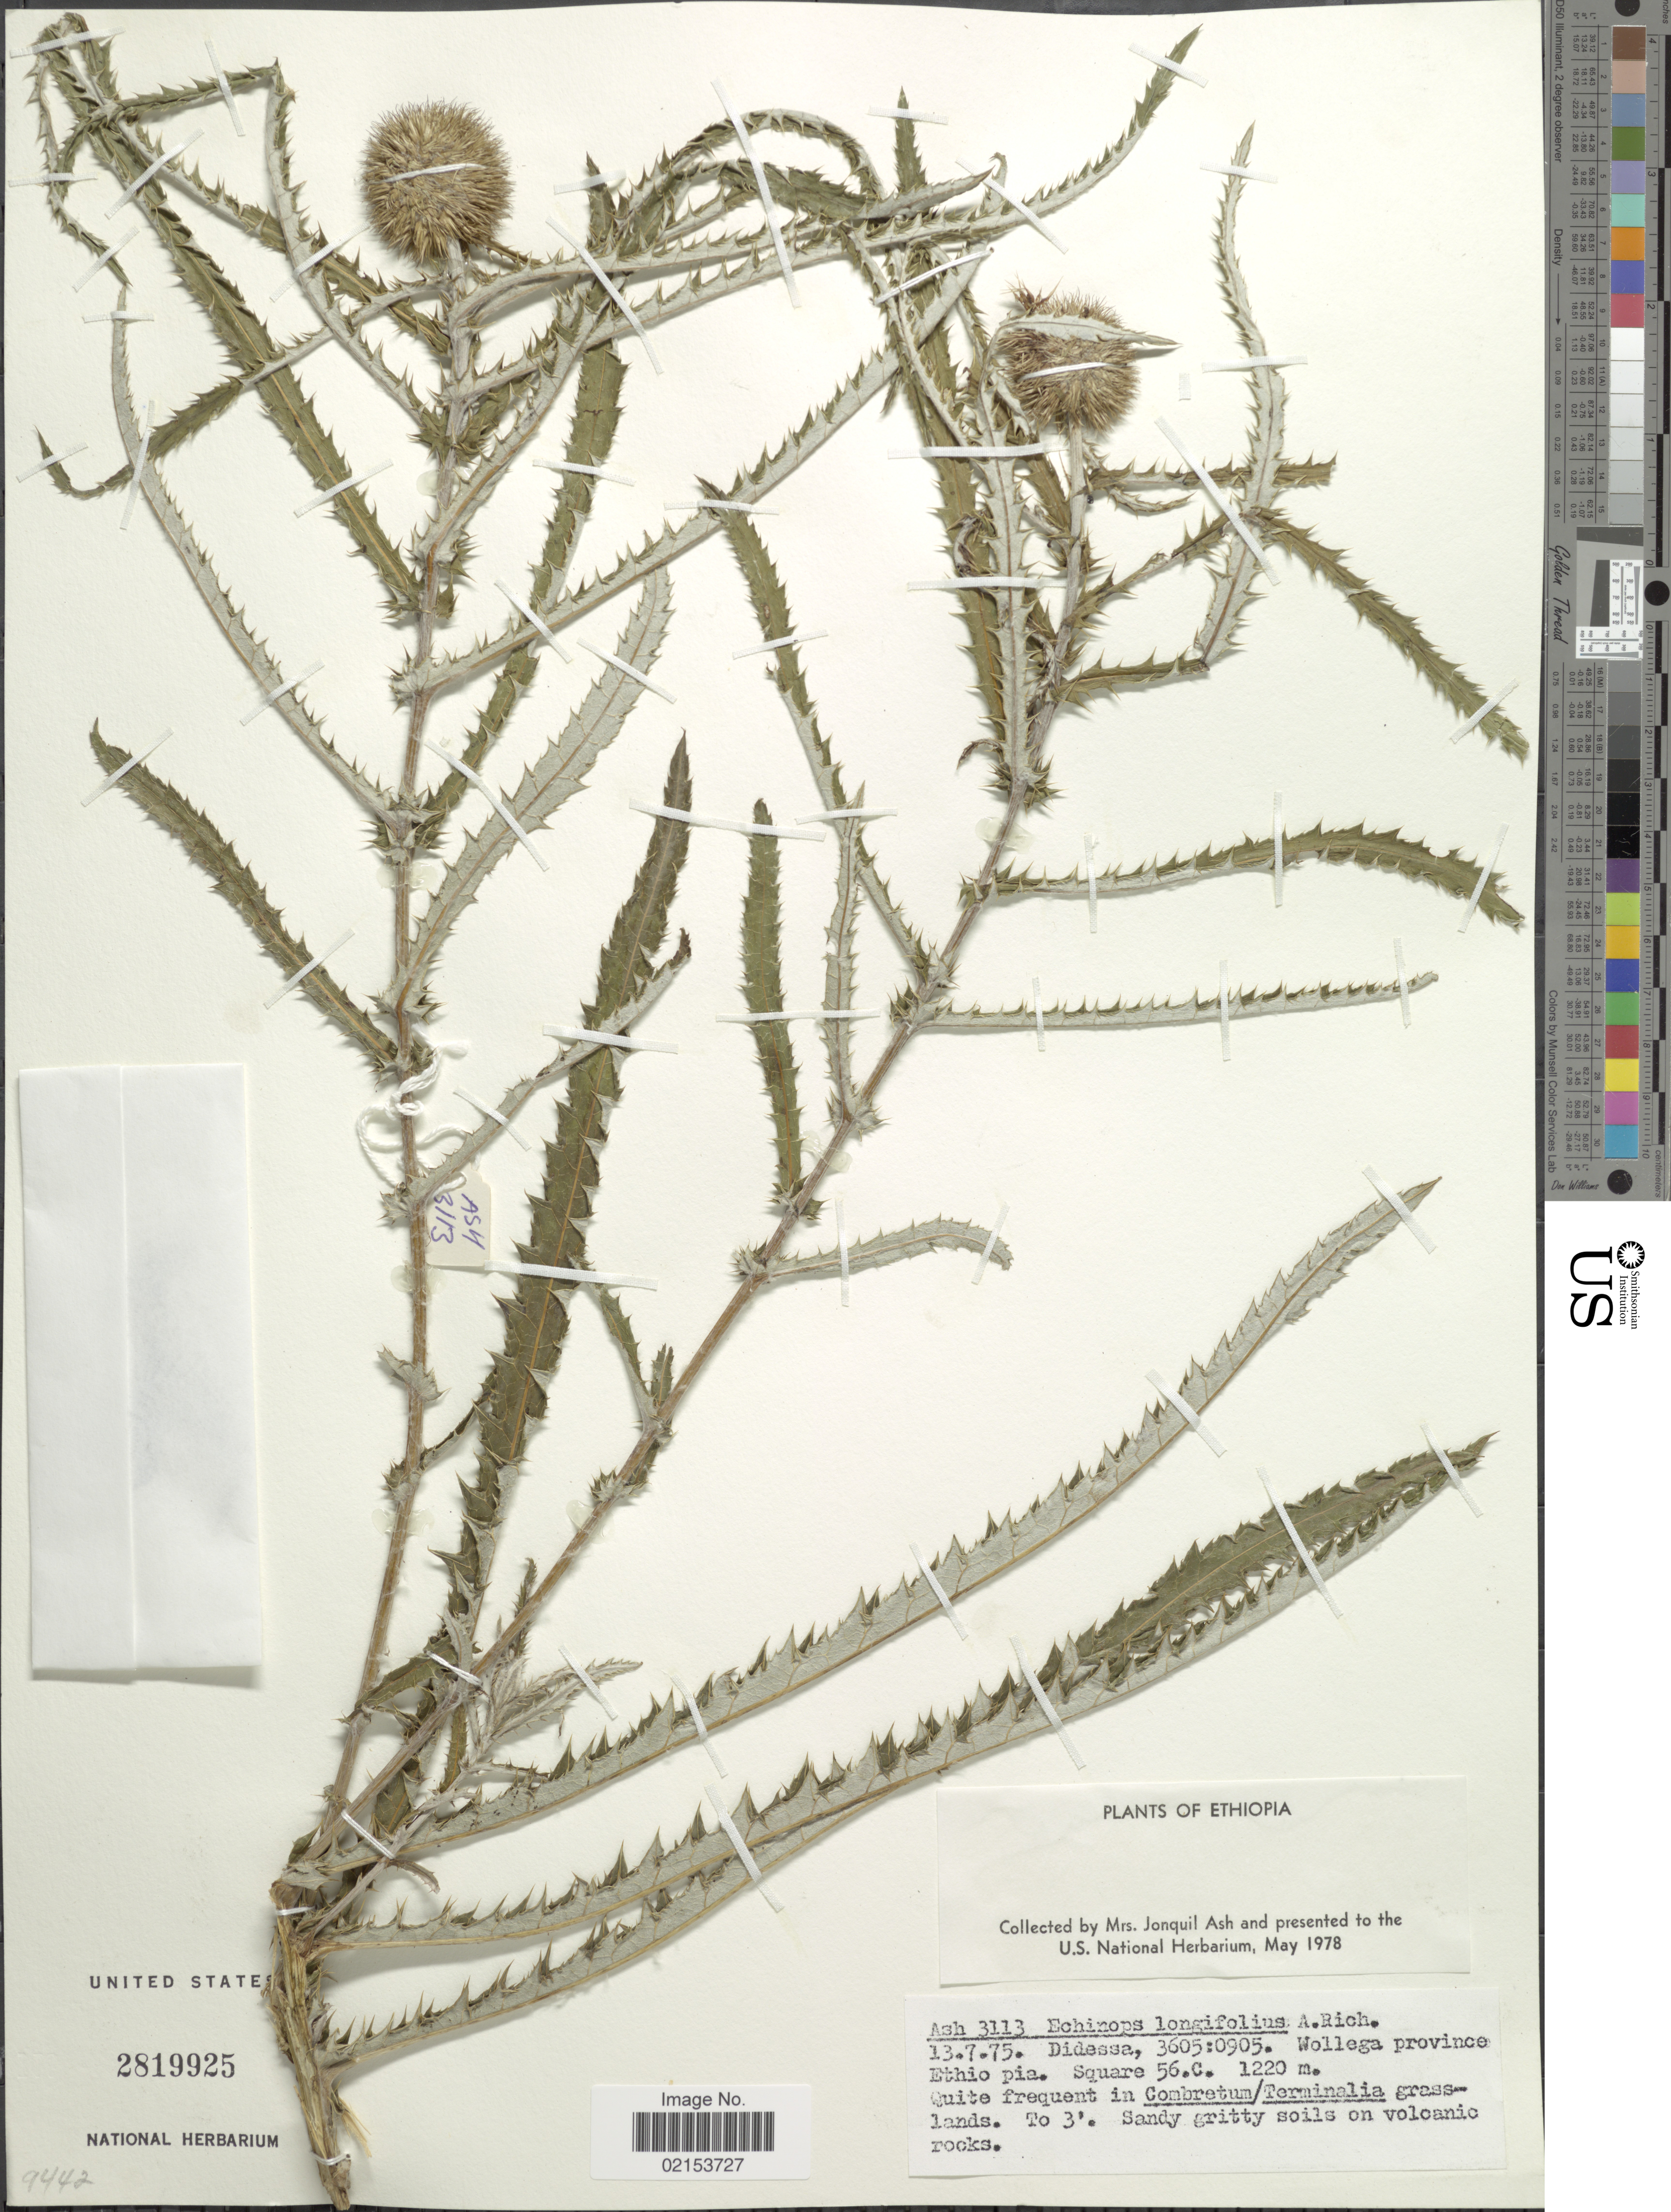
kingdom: Plantae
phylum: Tracheophyta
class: Magnoliopsida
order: Asterales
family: Asteraceae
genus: Echinops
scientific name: Echinops longifolius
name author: A. Rich.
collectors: J. Ash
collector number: Ash 3113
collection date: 1975-07-13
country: Ethiopia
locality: Wollega province, Square 56.C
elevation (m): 1220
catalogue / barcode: US 2819925